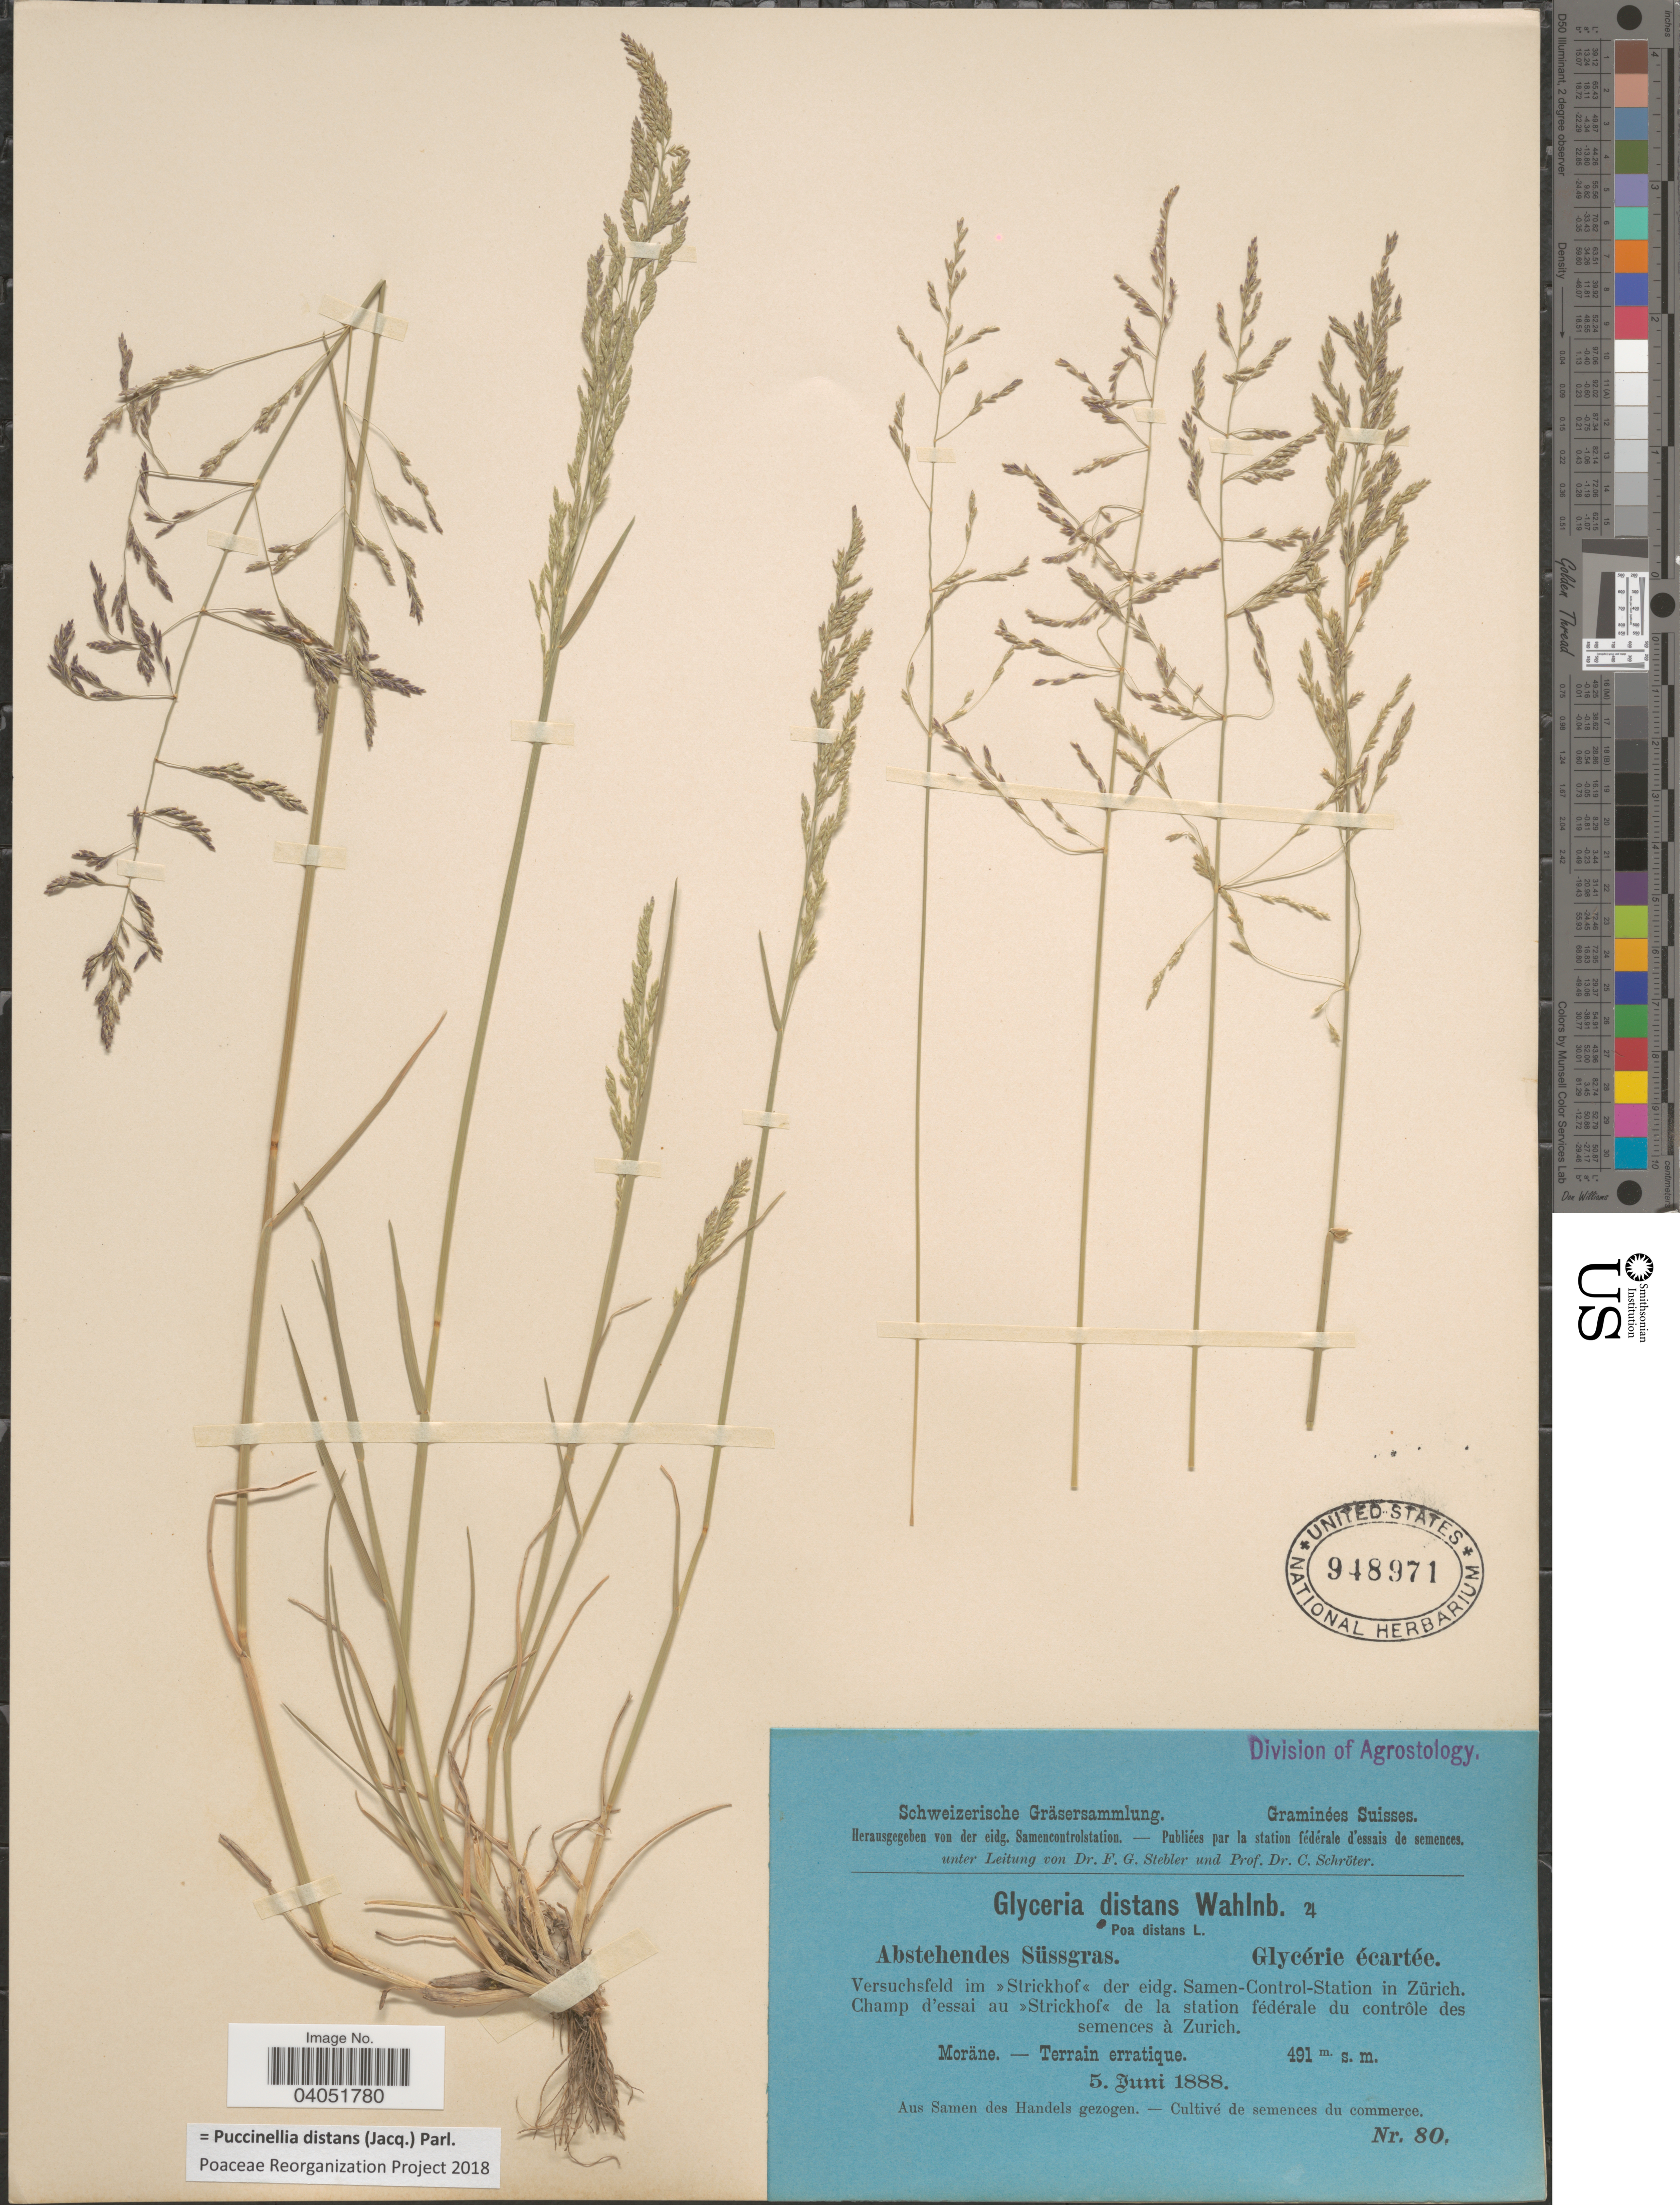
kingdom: Plantae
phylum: Tracheophyta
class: Liliopsida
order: Poales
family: Poaceae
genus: Puccinellia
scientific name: Puccinellia distans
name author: (Jacq.) Parl.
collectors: Stebler, F.G. & Schröter, C.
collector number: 80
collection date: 1888-06-05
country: Switzerland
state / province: Zurich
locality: Suisses. Versuchsfeld im »Strickhof« der eidg. Samen-Control-Station in Zürich. Champ d'essai au »Strickhof« de la station fédérale du contrôle des semences à Zurich.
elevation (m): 491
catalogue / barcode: US 948971